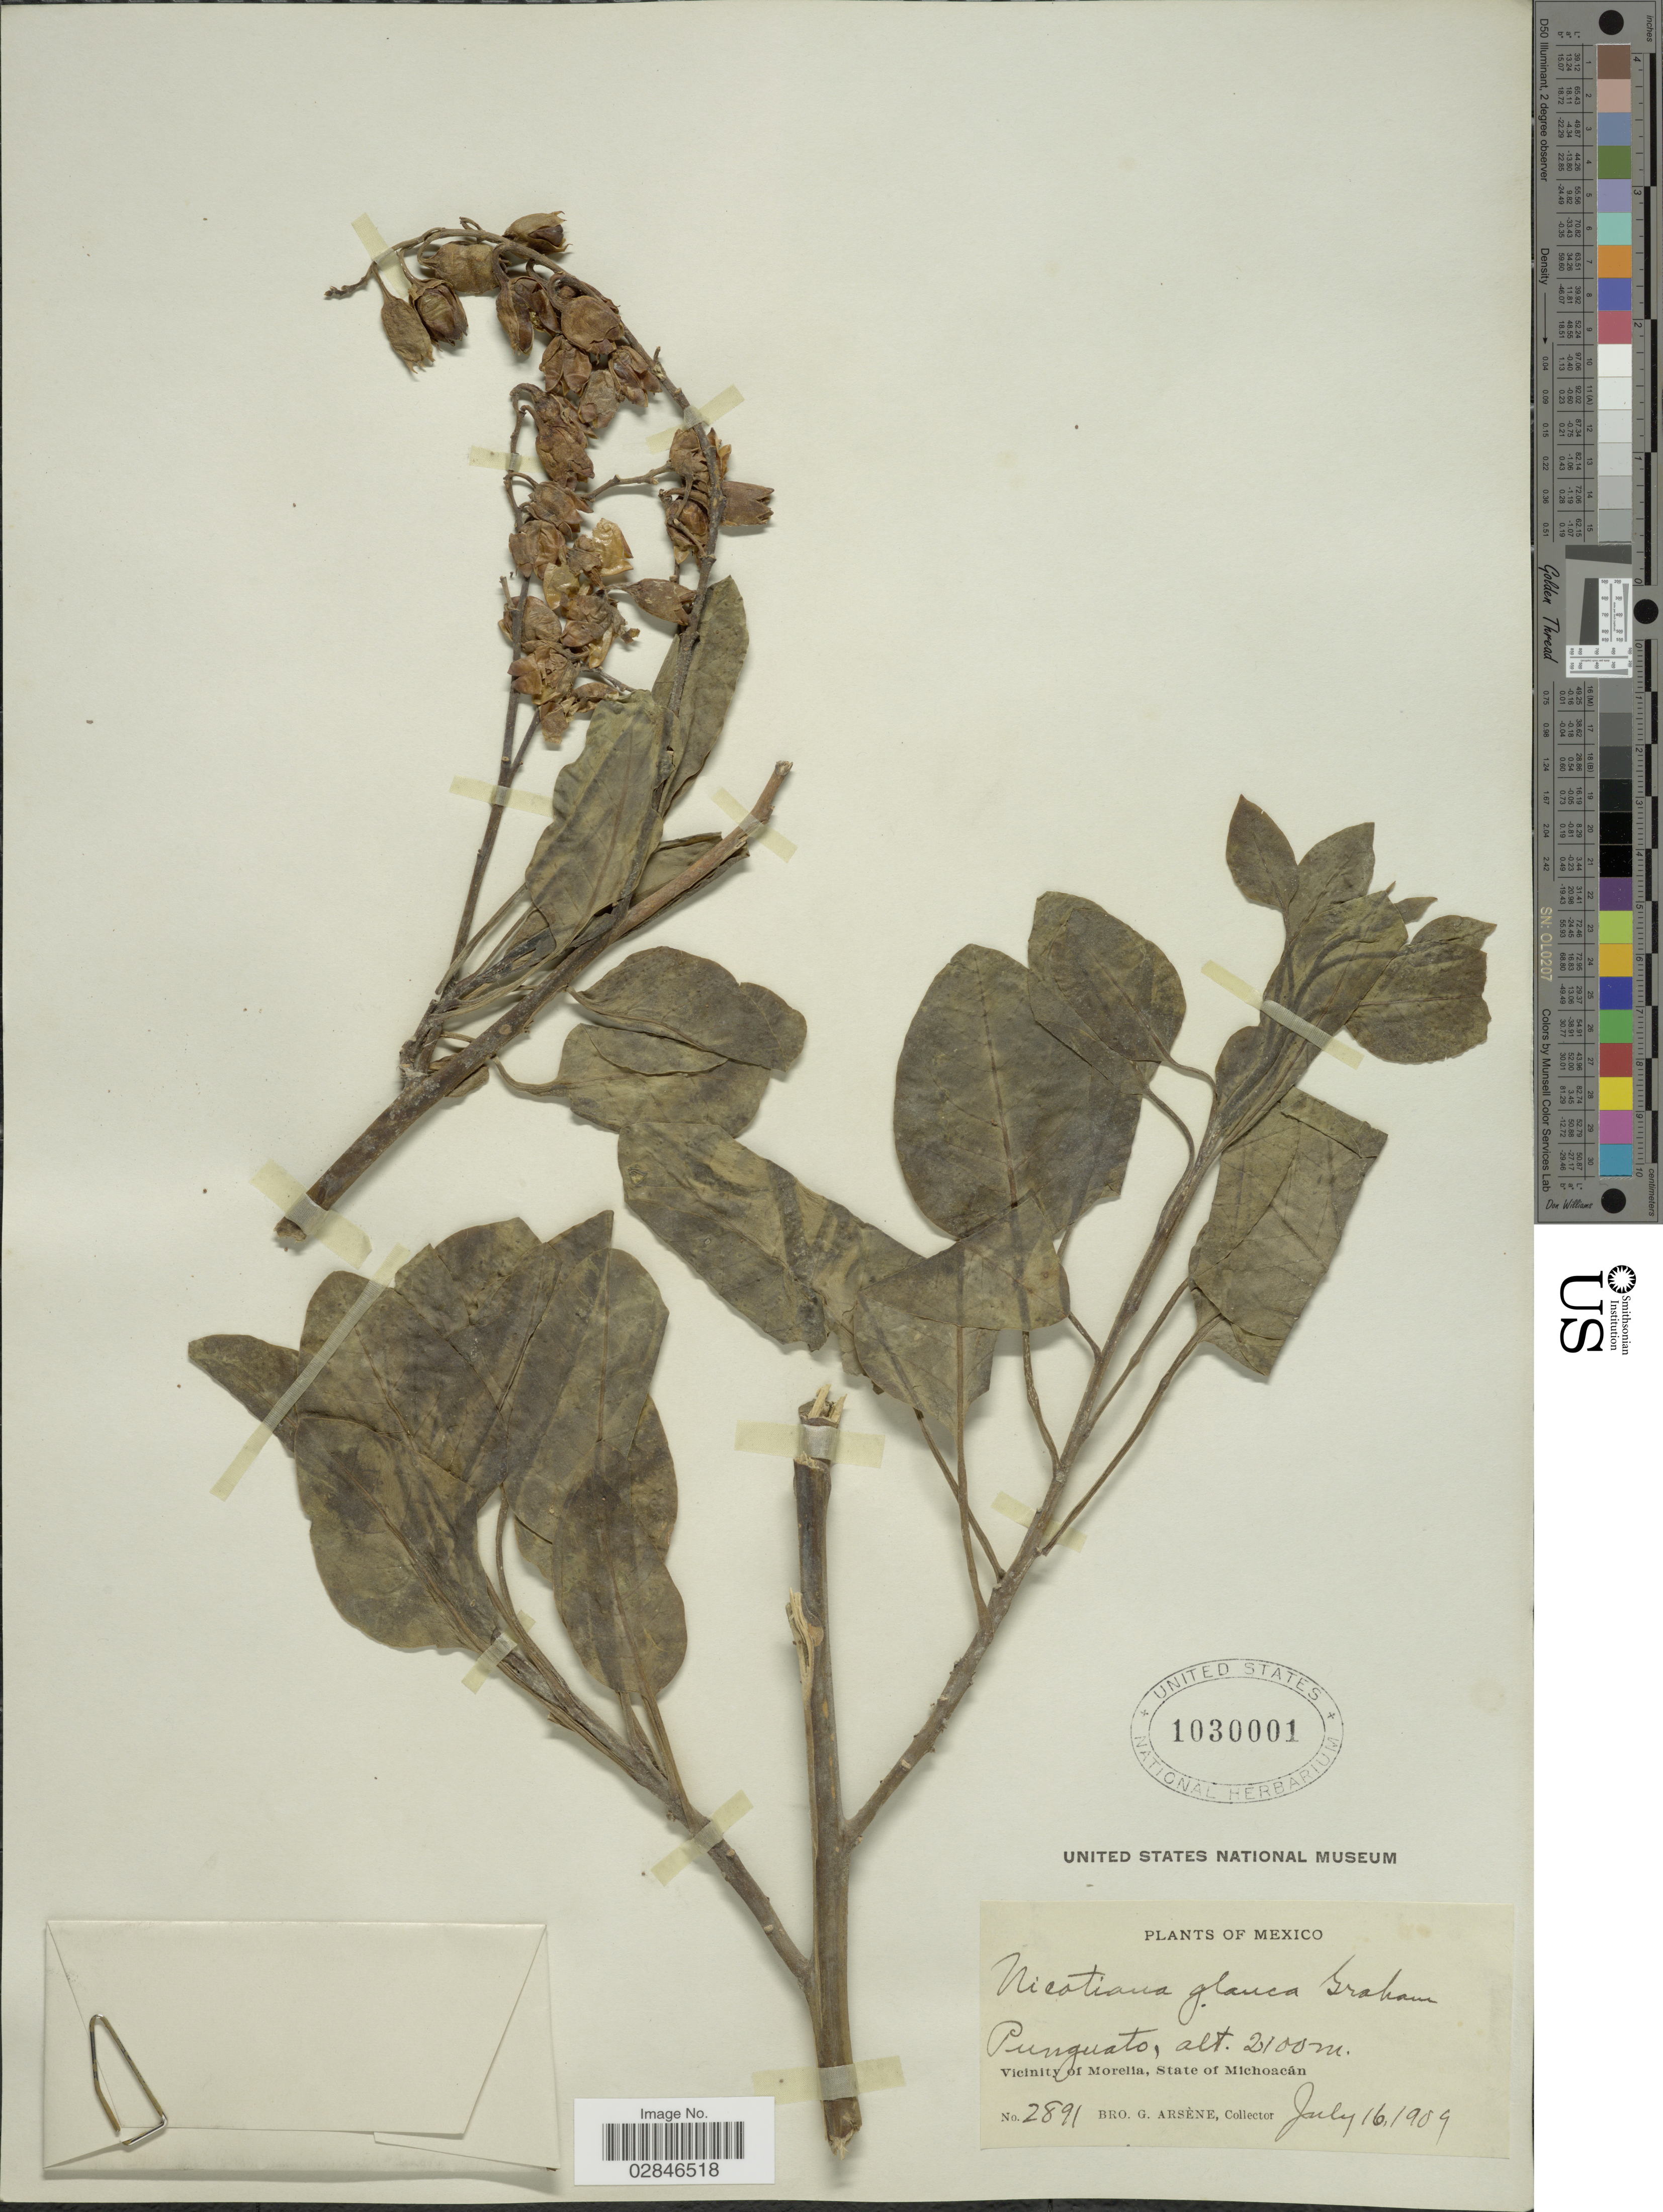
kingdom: Plantae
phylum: Tracheophyta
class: Magnoliopsida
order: Solanales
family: Solanaceae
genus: Nicotiana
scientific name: Nicotiana glauca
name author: Graham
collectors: Bro. G. Arsène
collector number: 2891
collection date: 1909-07-16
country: Mexico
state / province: Michoacán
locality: Punguato, Vicinity of Morelia.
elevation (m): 2100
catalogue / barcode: US 1030001